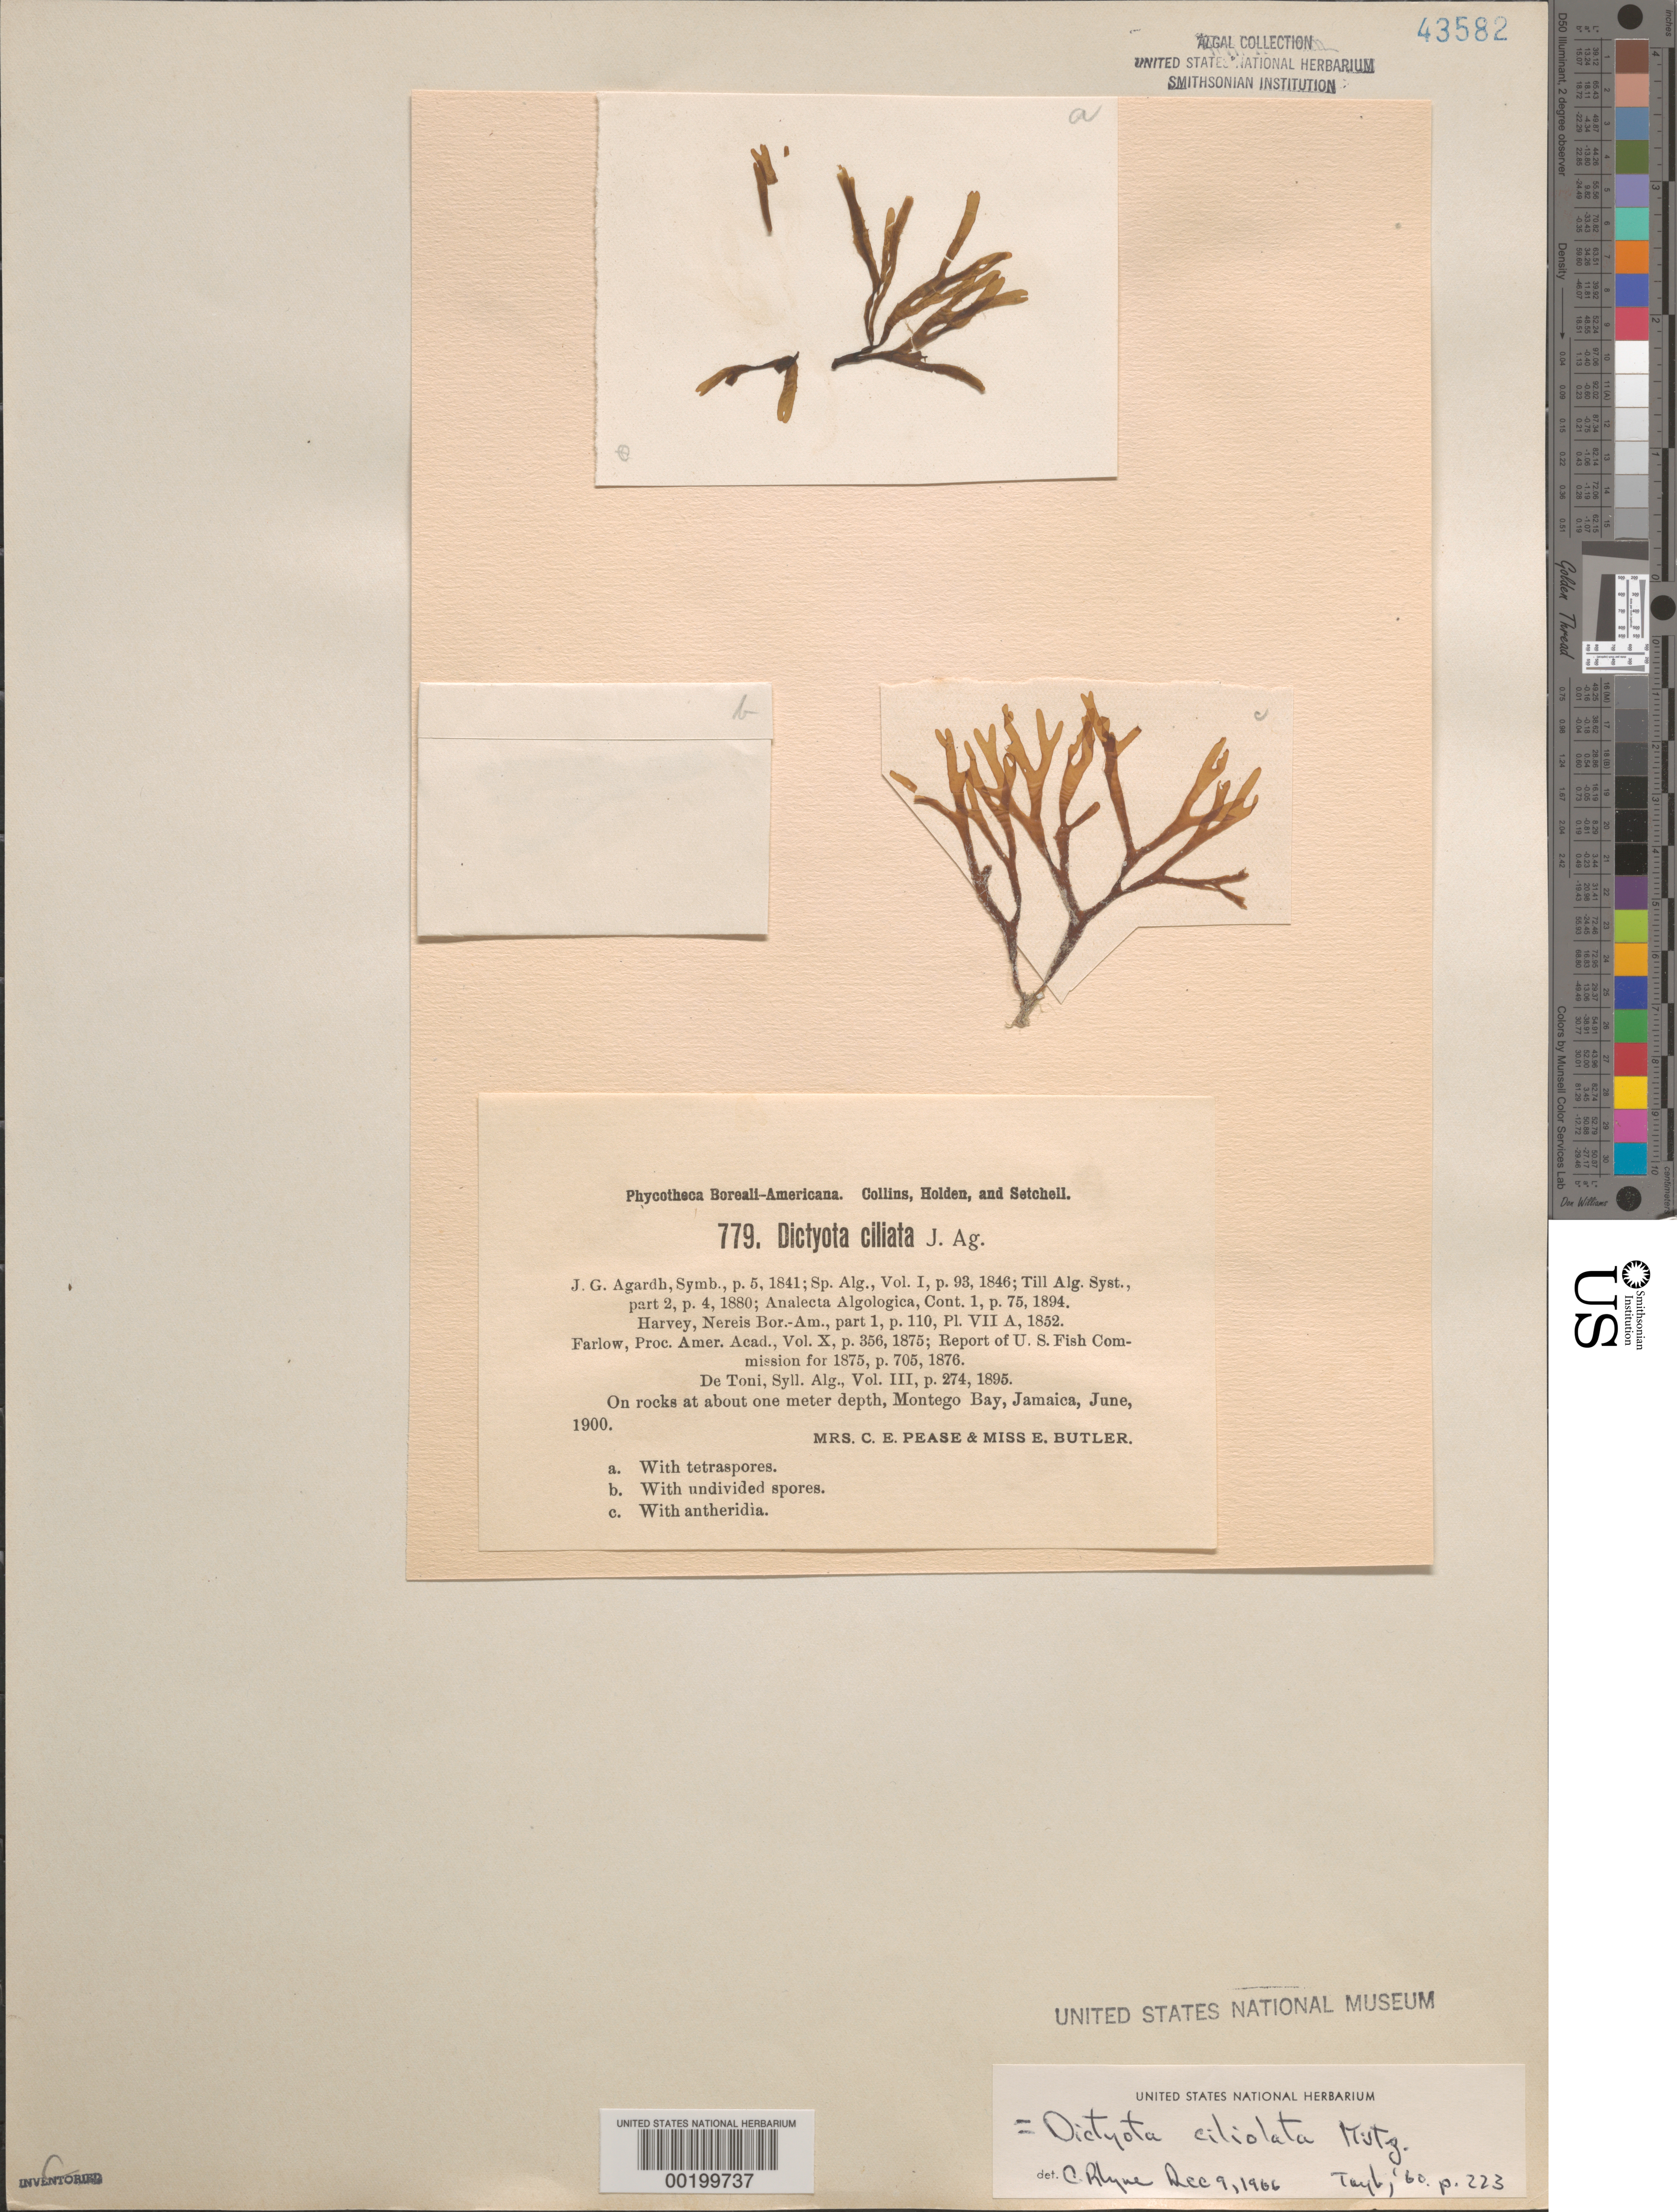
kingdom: Chromista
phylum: Ochrophyta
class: Phaeophyceae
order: Dictyotales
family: Dictyotaceae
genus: Dictyota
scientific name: Dictyota ciliolata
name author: Sond. ex Kütz.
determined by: Rhyne, C. F.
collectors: C. Pease & E. Butler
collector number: PB-A 779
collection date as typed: Jun 1900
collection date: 1900-06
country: Jamaica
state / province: Saint James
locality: Montego Bay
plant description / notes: Collins, Holden & Setchell, Phycotheca Boreali-Americana, as Dictyota ciliata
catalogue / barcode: US 43582